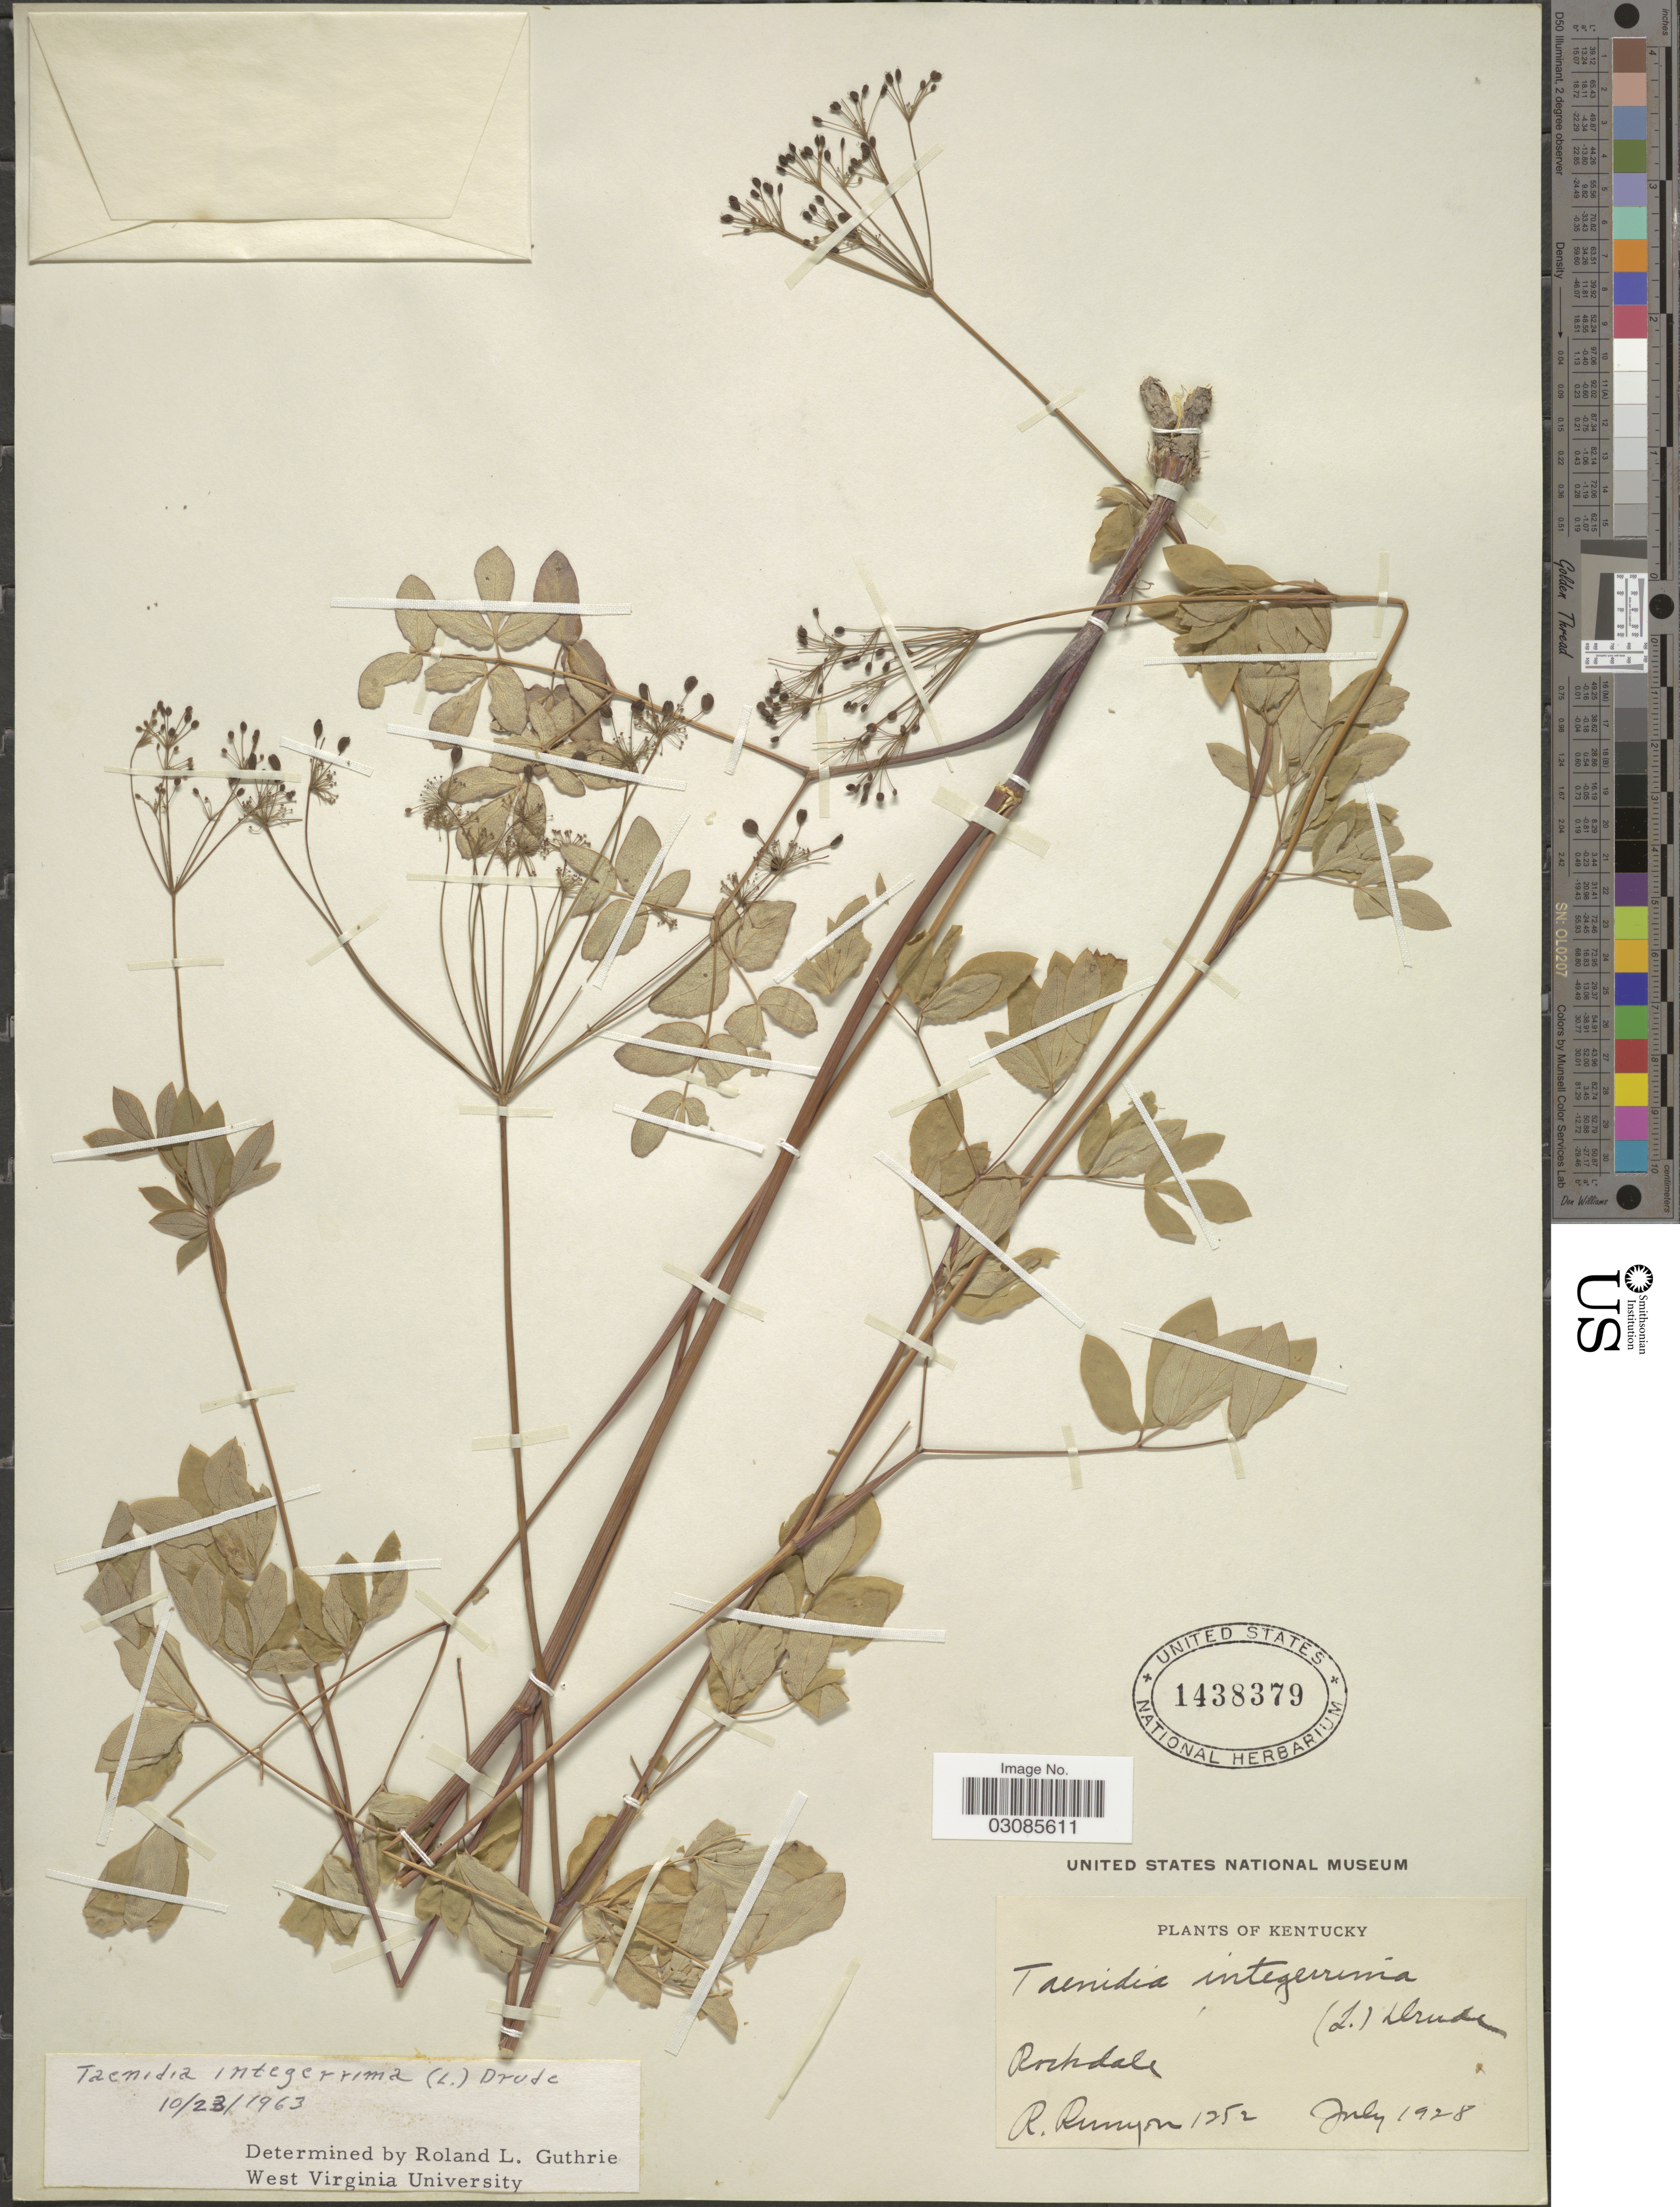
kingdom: Plantae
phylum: Tracheophyta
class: Magnoliopsida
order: Apiales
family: Apiaceae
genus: Taenidia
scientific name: Taenidia integerrima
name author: (L.) Drude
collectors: R. Runyon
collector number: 1252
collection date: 1928-07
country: United States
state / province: Kentucky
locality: Rockdale.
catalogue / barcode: US 1438379